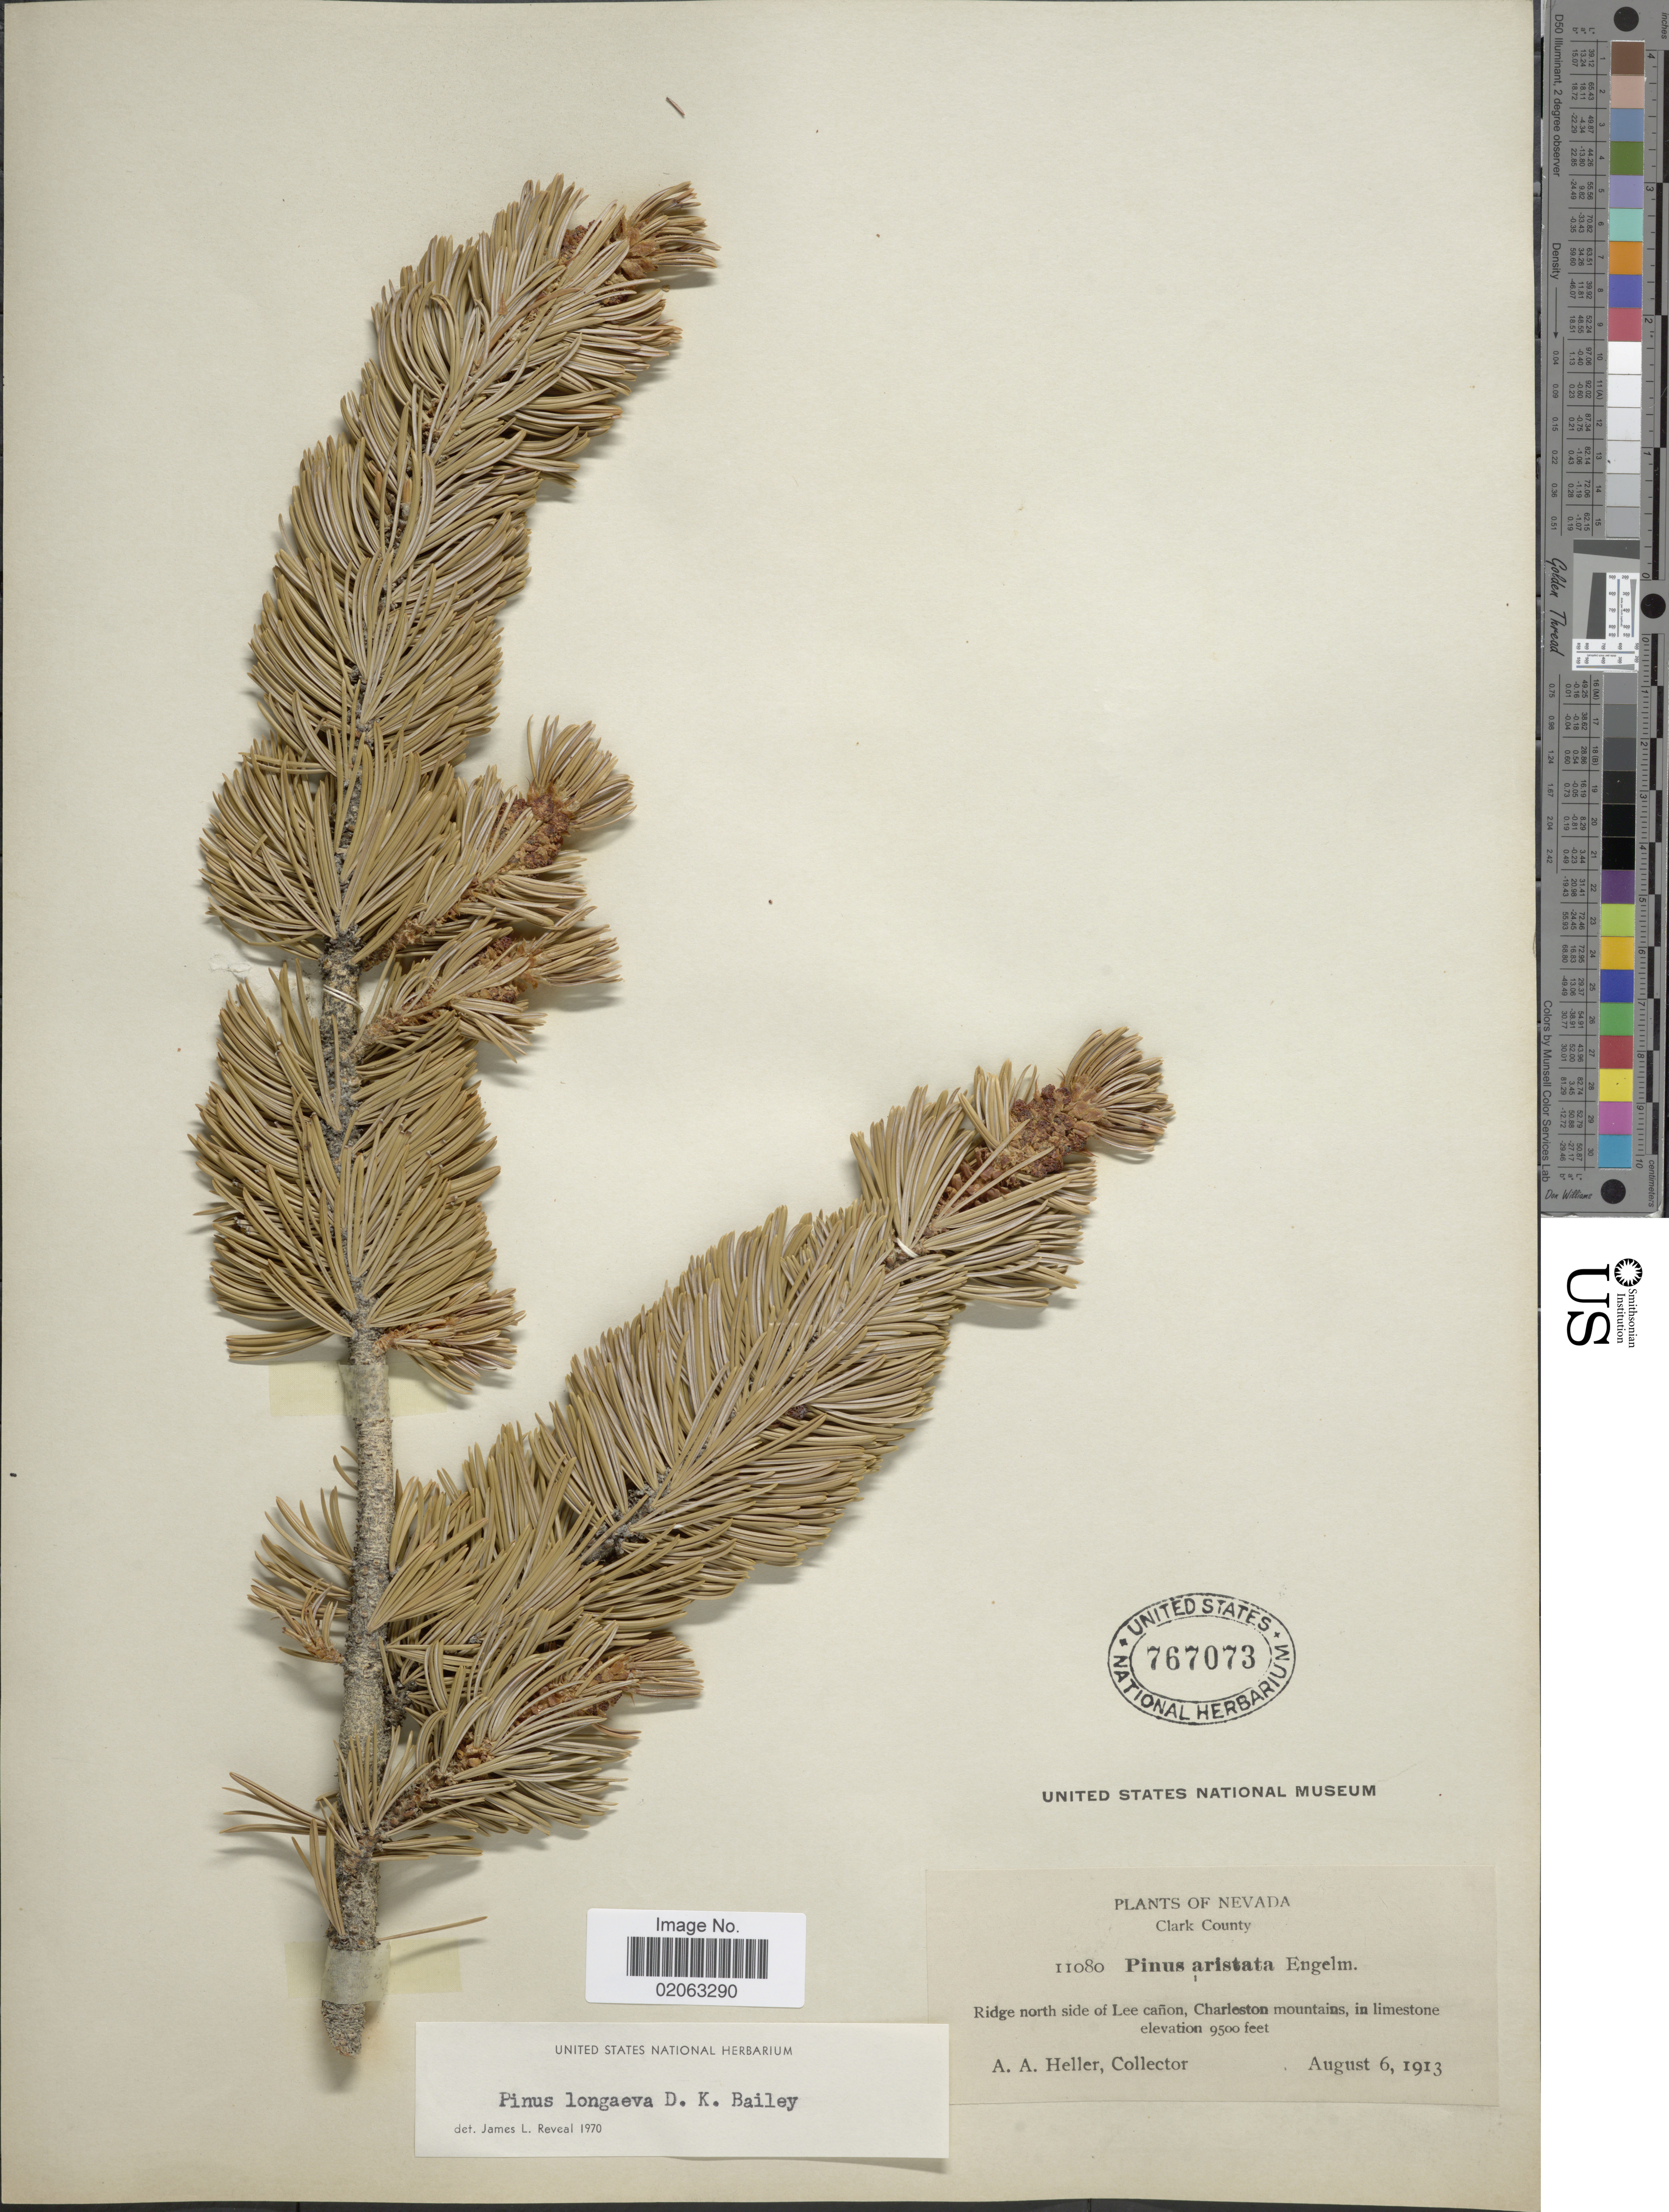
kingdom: Plantae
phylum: Tracheophyta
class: Pinopsida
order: Pinales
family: Pinaceae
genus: Pinus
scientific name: Pinus aristata var. longaeva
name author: (D.K. Bailey) Little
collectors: A. A. Heller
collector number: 11080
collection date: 1913-08-06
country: United States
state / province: Nevada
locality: Clark County, Ridge north side of Lee cañon, Charleston mountains, in limestone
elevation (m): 2896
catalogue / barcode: US 767073